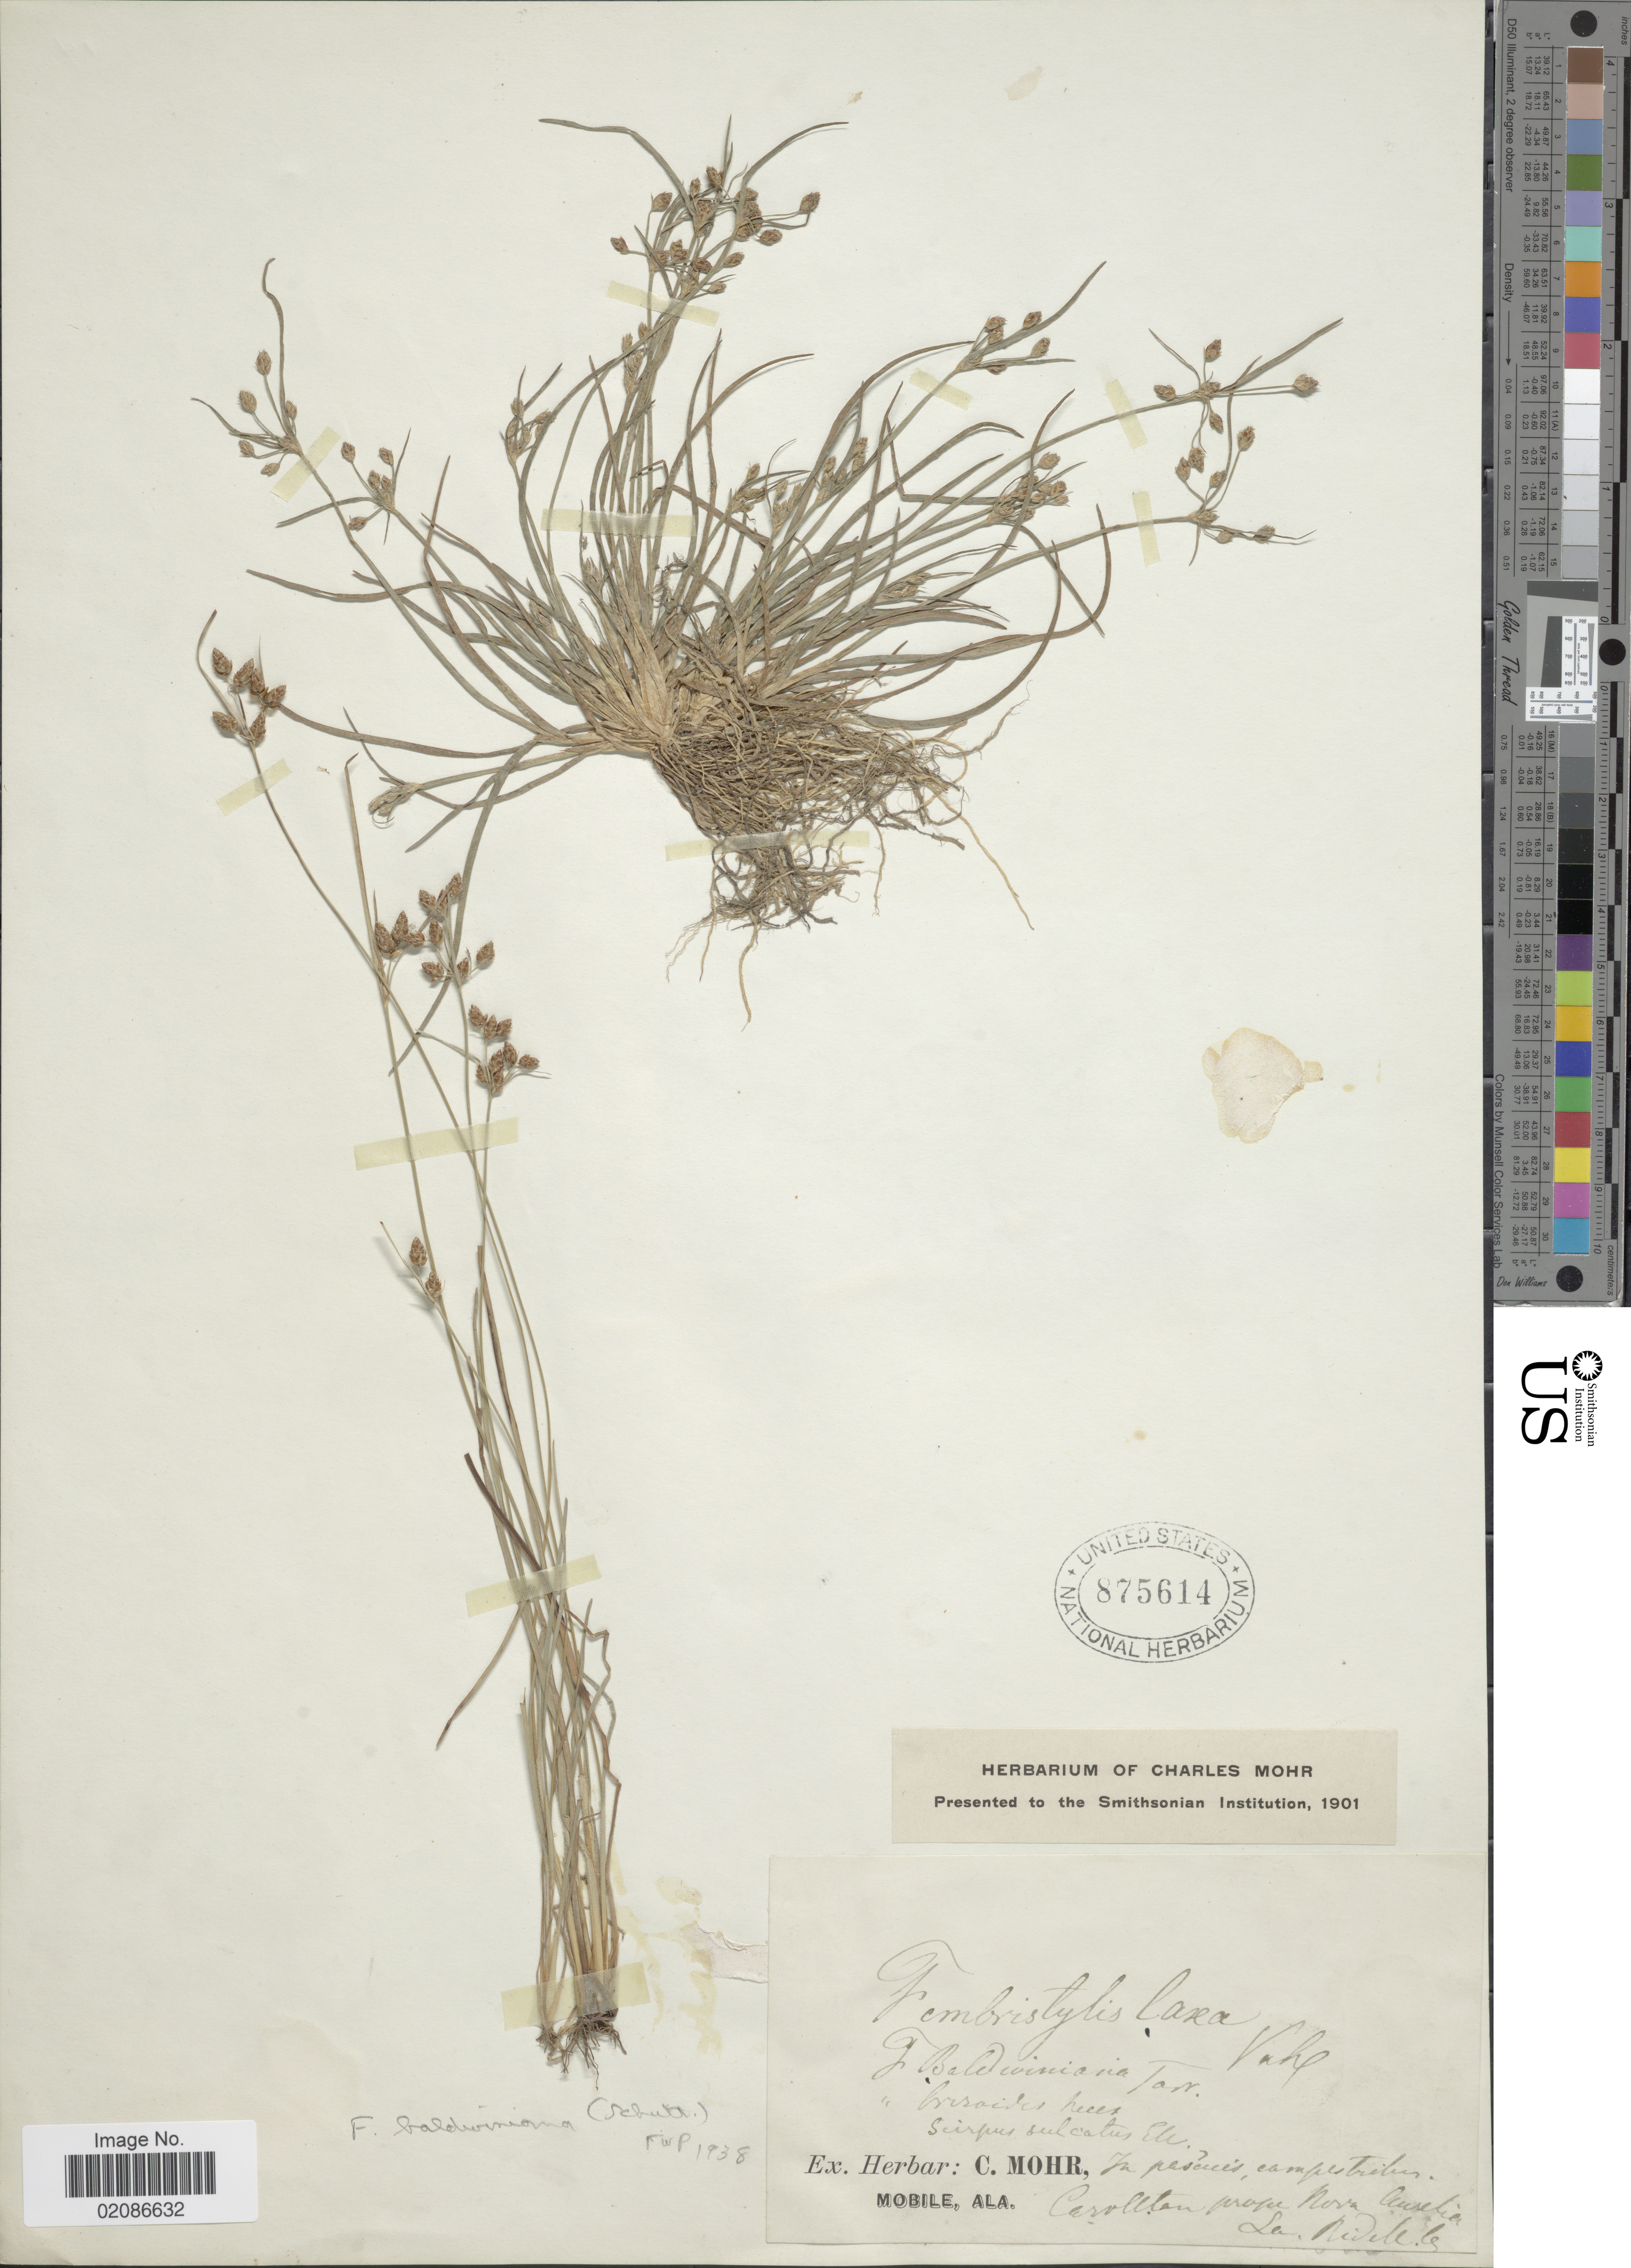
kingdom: Plantae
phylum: Tracheophyta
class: Liliopsida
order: Poales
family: Cyperaceae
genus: Fimbristylis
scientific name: Fimbristylis dichotoma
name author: (L.) Vahl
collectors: ex herb. C. Mohr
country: United States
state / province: Louisiana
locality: Carrollton prope Nova Aurelia, LA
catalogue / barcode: US 875614